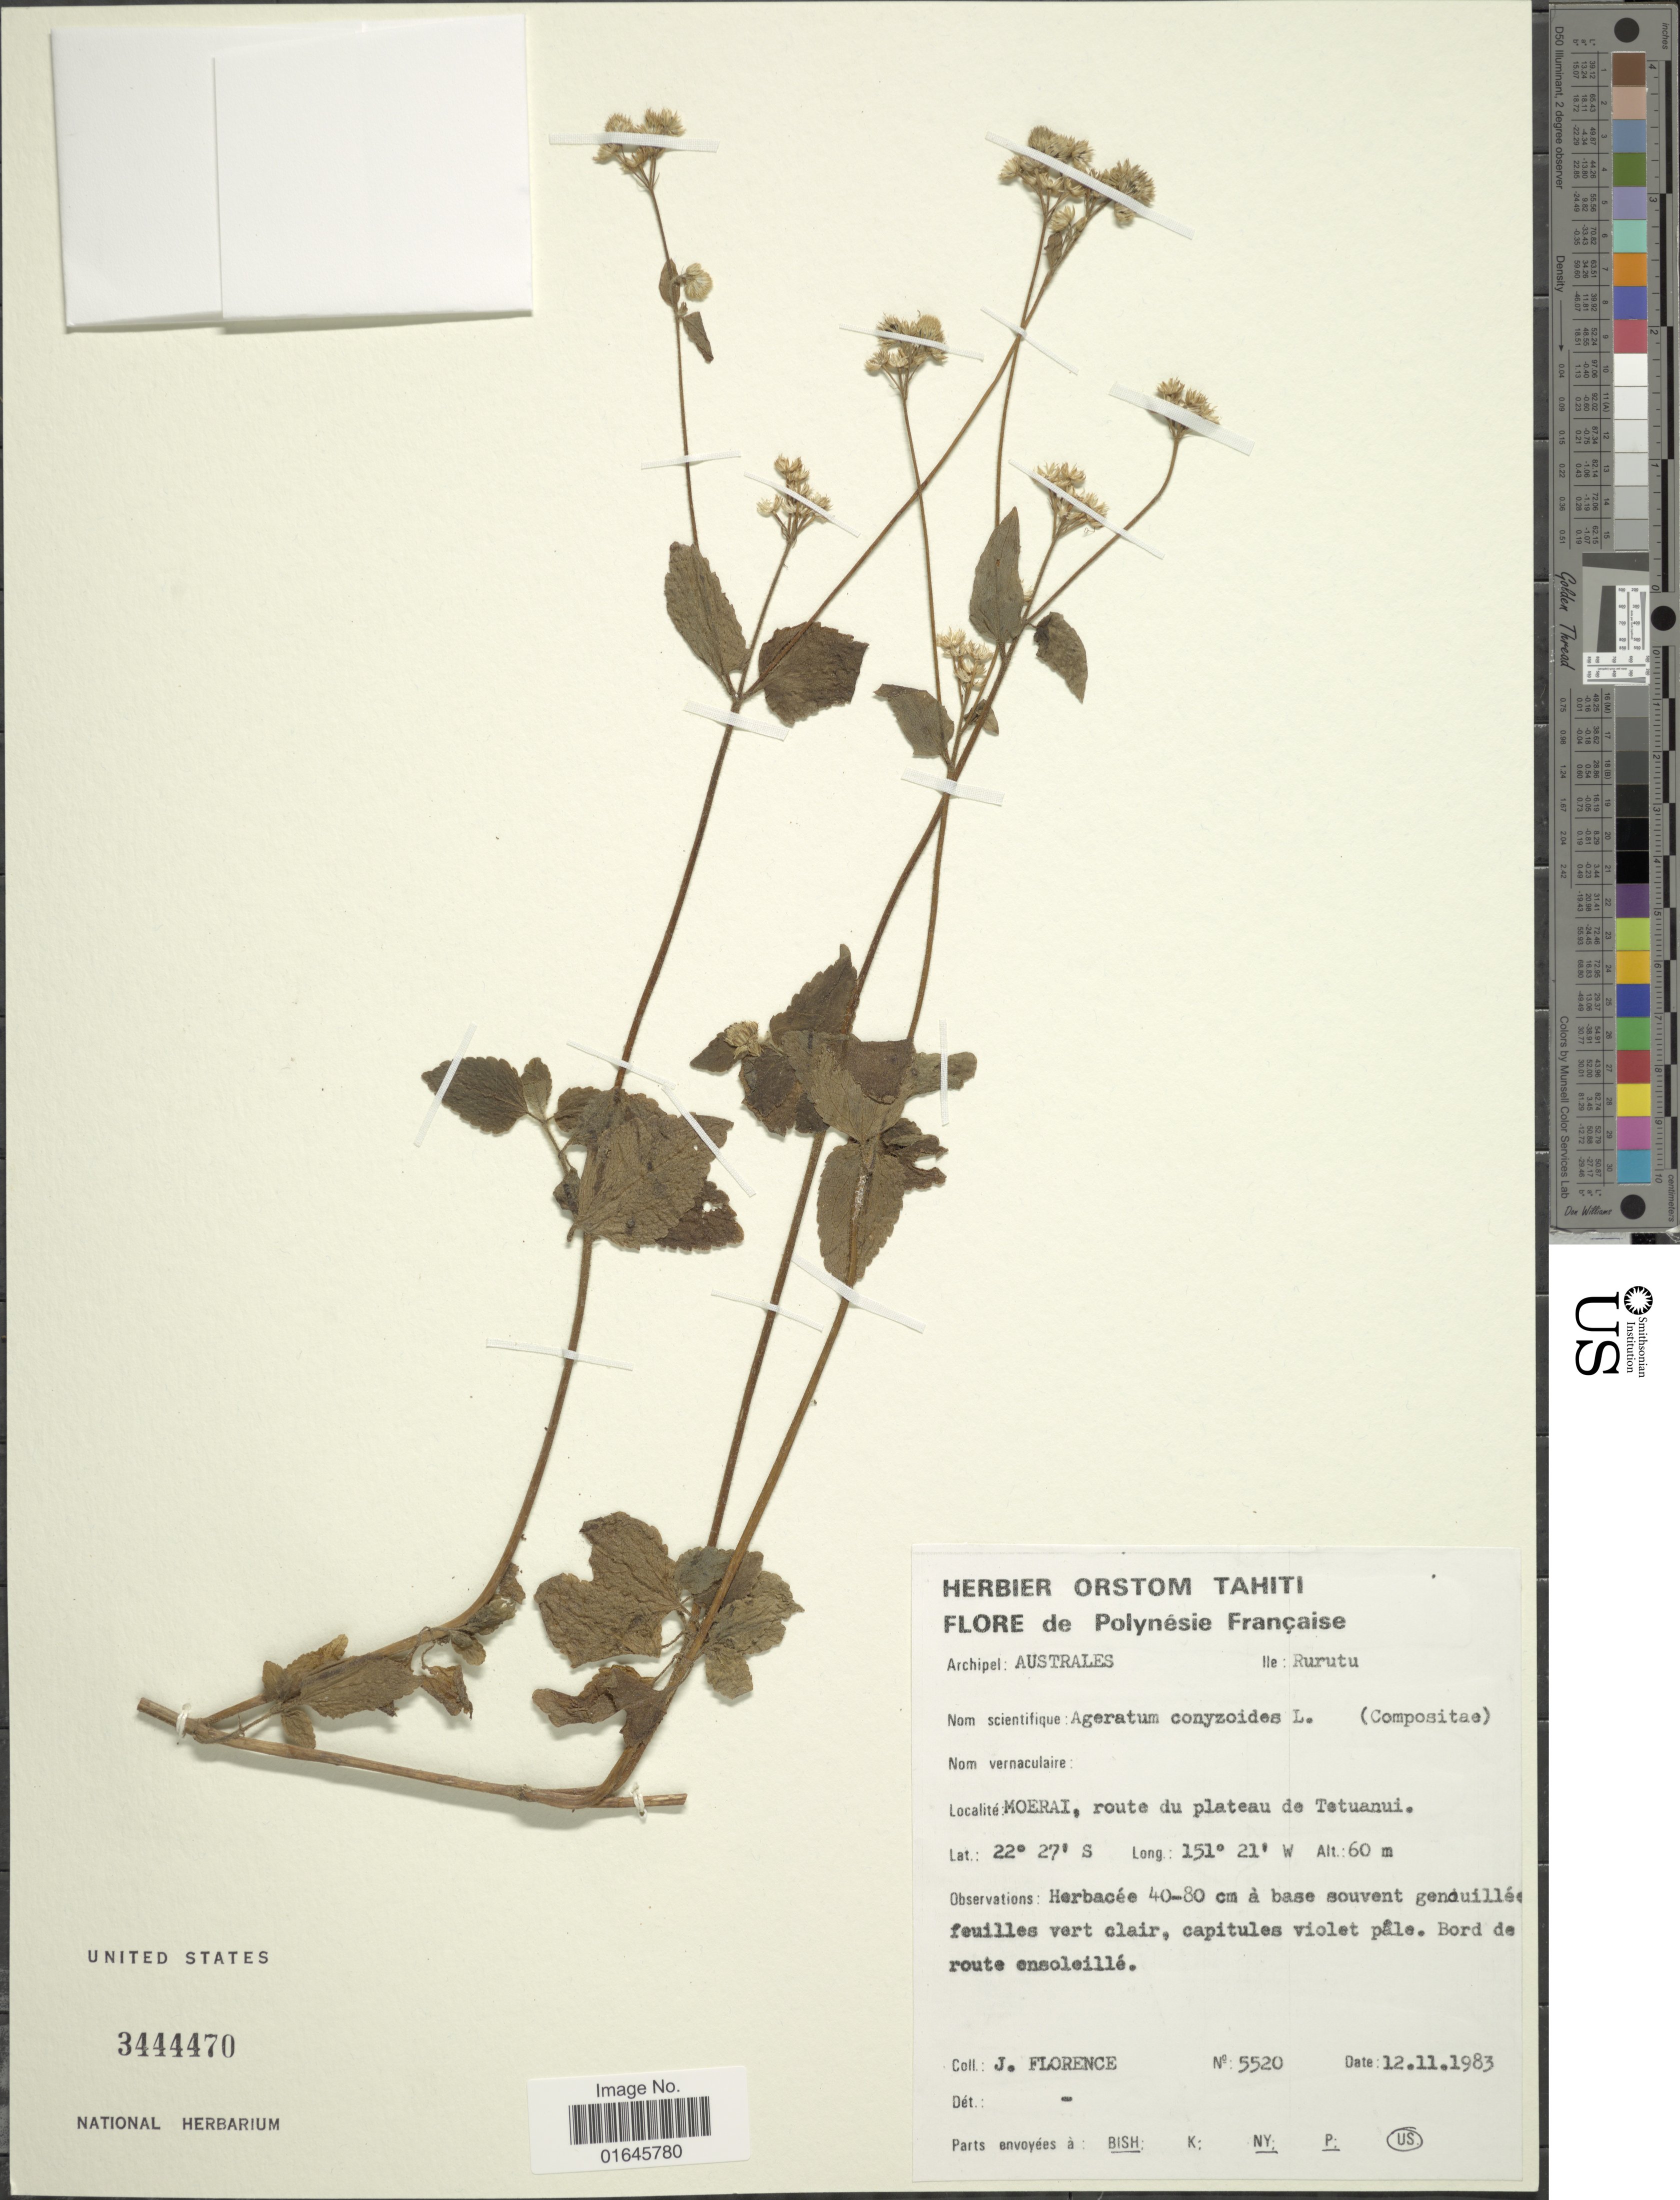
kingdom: Plantae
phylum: Tracheophyta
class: Magnoliopsida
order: Asterales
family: Asteraceae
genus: Ageratum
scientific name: Ageratum conyzoides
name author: L.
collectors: J. Florence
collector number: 5520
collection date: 1983-11-12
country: French Polynesia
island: Rurutu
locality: Austrakes, Rurutu, Moerai, route du plateau de Tetuanui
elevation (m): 60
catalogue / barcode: US 3444470